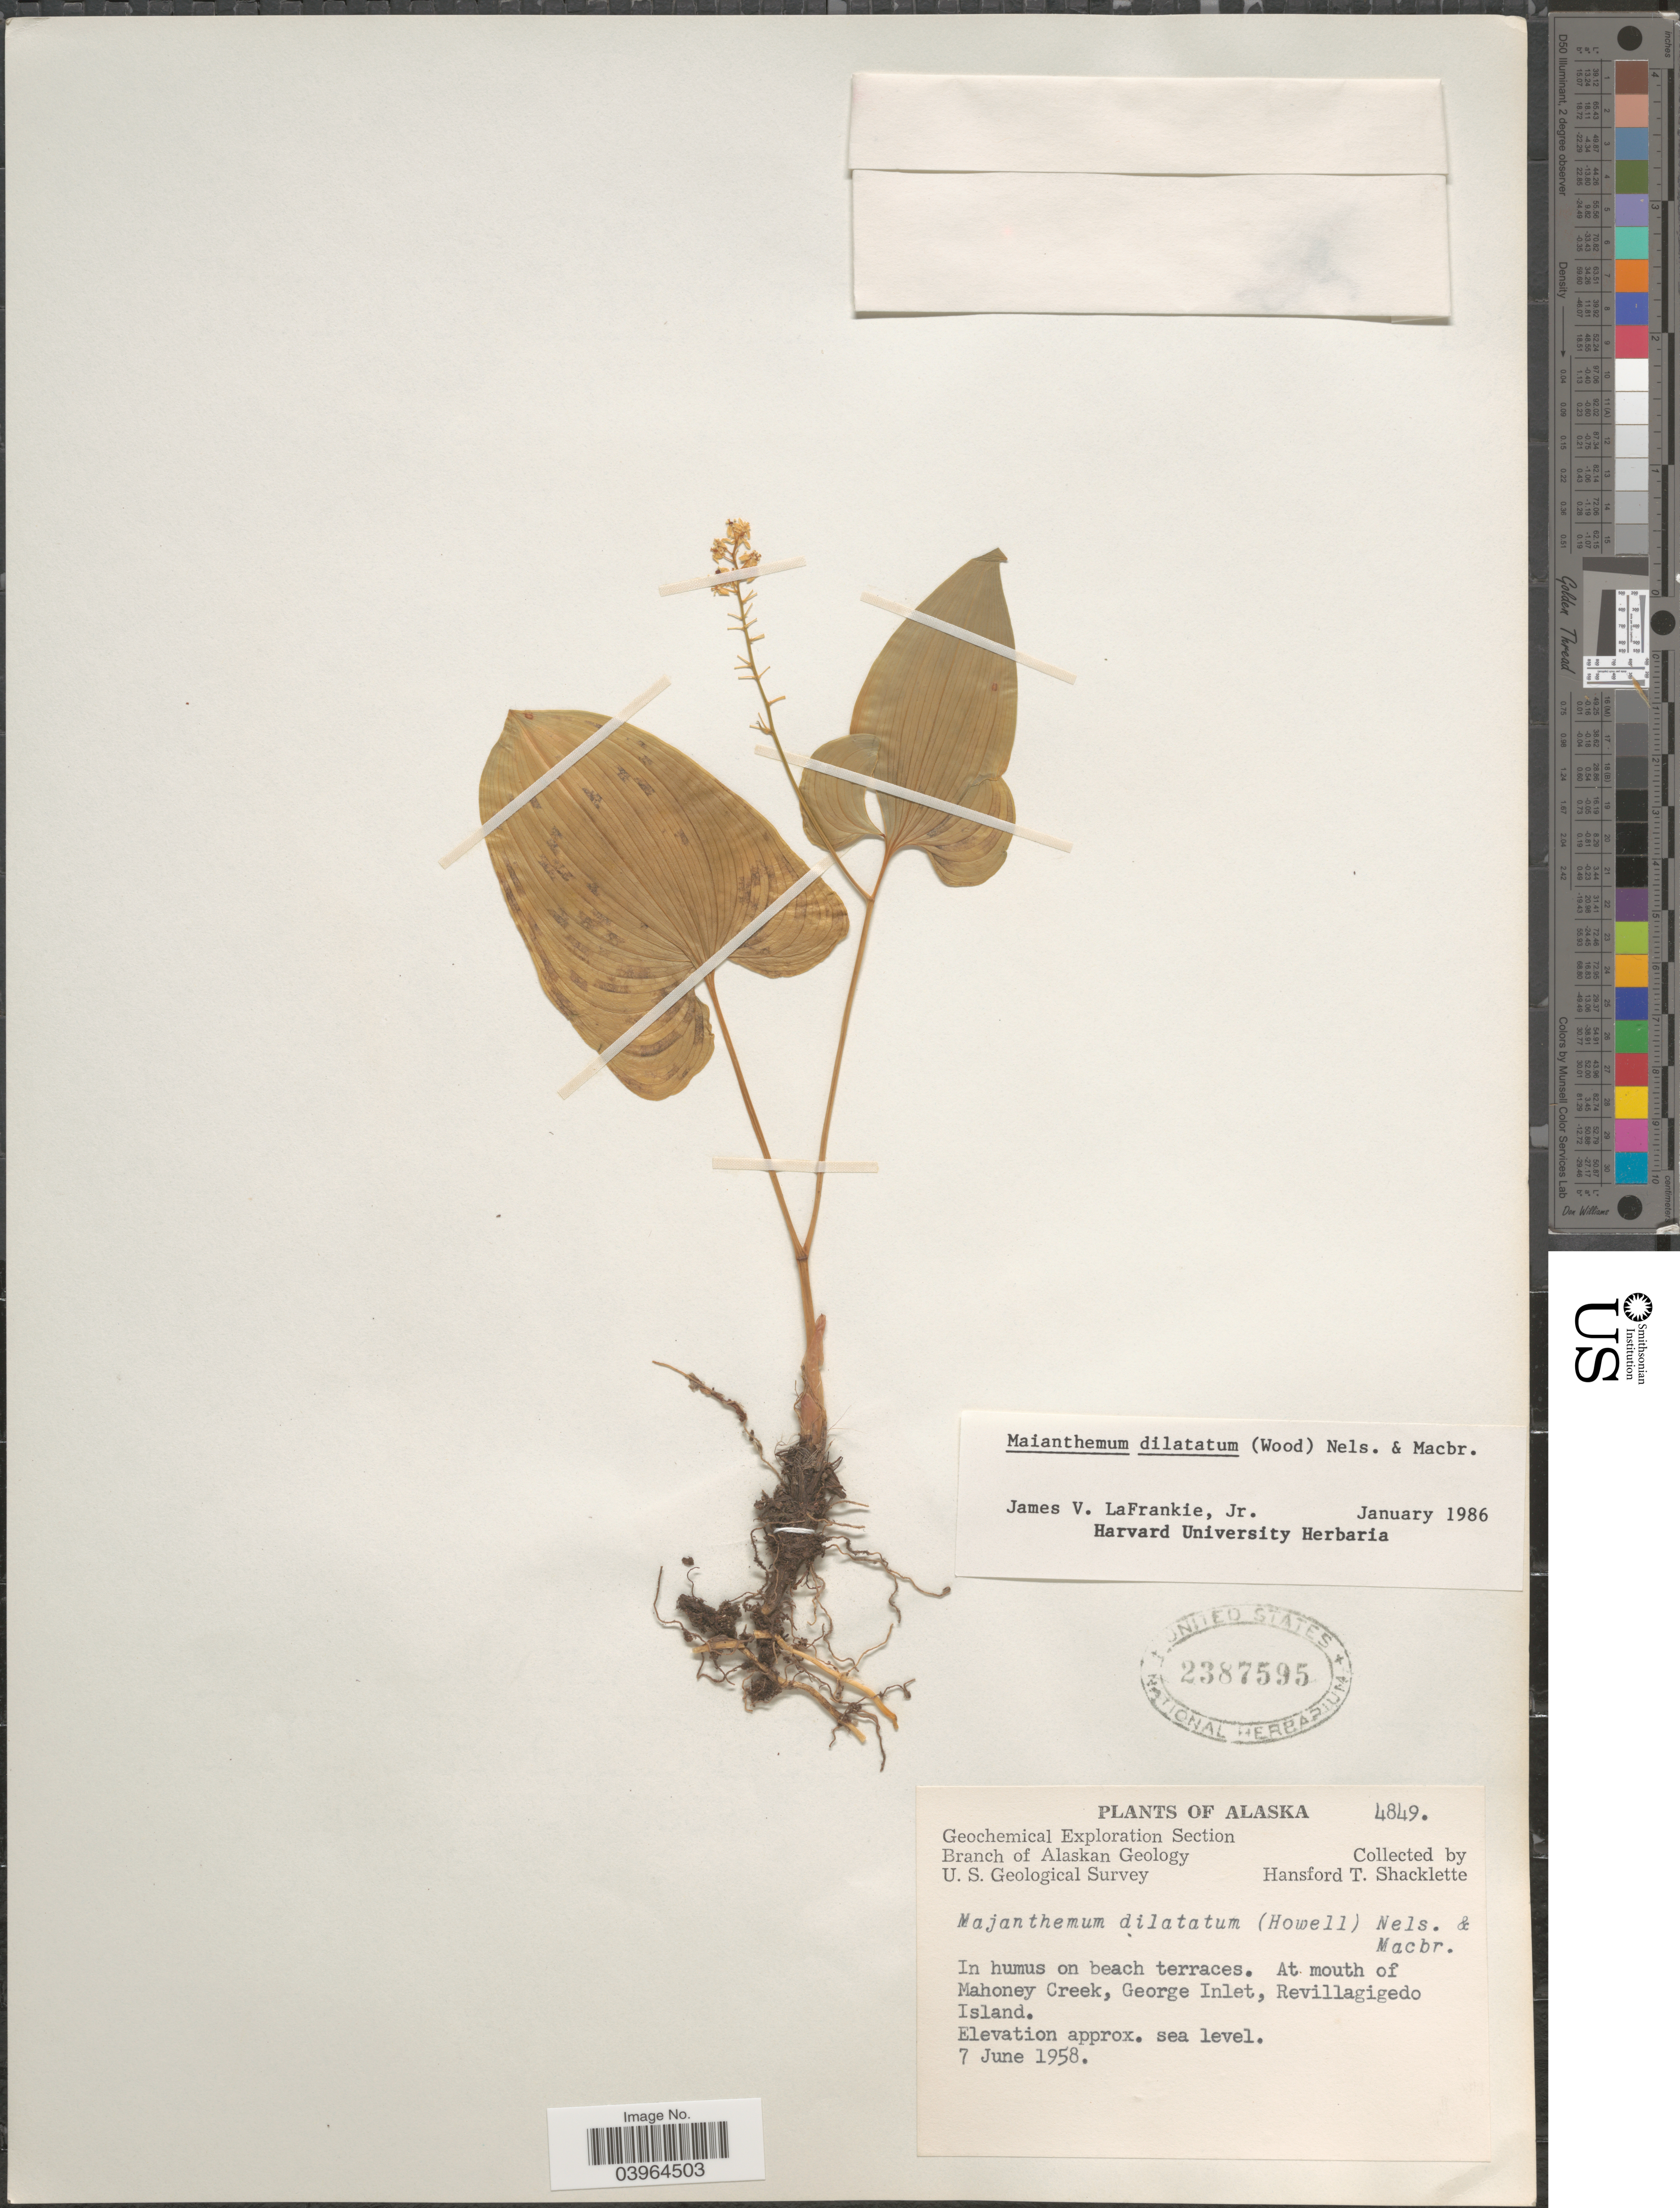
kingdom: Plantae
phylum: Tracheophyta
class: Liliopsida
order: Asparagales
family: Asparagaceae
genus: Maianthemum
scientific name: Maianthemum dilatatum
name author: (Alph. Wood) A. Nelson & J.F. Macbr.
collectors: H. Shacklette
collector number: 4849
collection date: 1958-06-07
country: United States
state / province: Alaska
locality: At mouth of Mahoney Creek, George Inlet, Revillagigedo Island.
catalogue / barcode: US 2387595